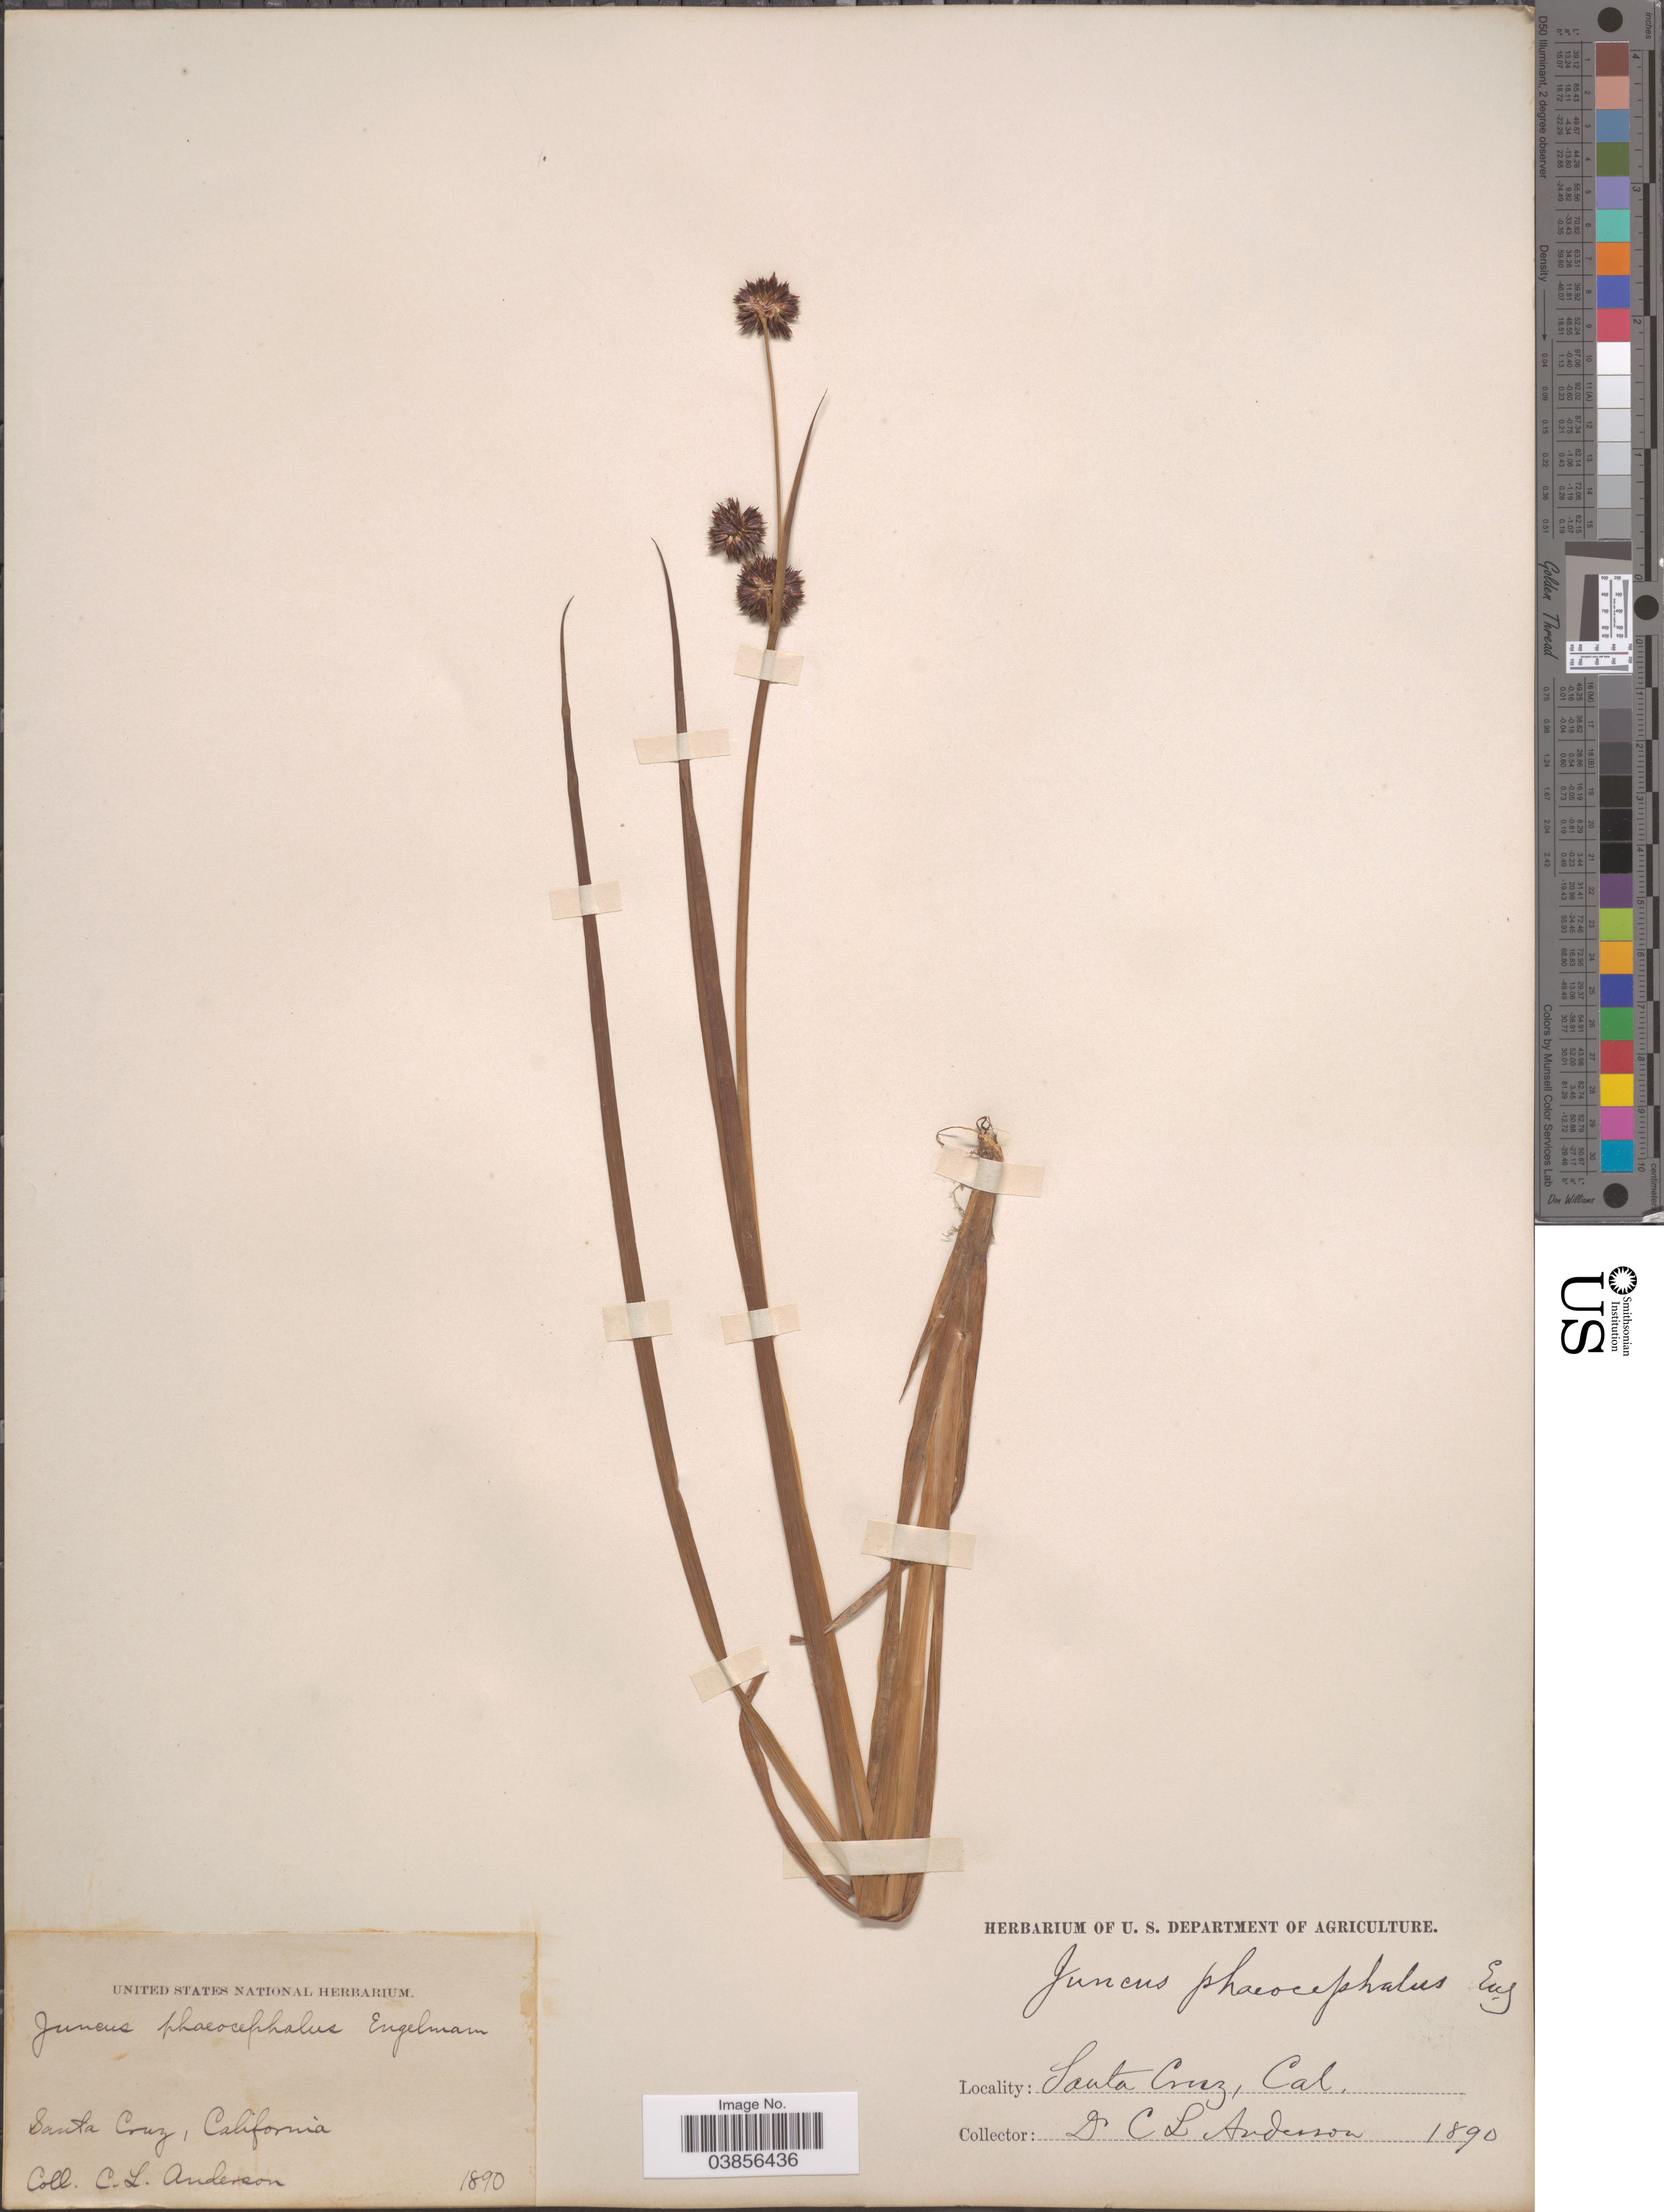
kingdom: Plantae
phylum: Tracheophyta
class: Liliopsida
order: Poales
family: Juncaceae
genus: Juncus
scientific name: Juncus phaeocephalus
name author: Engelm.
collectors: C. L. Anderson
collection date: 1890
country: United States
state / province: California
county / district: Santa Cruz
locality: Santa Cruz.